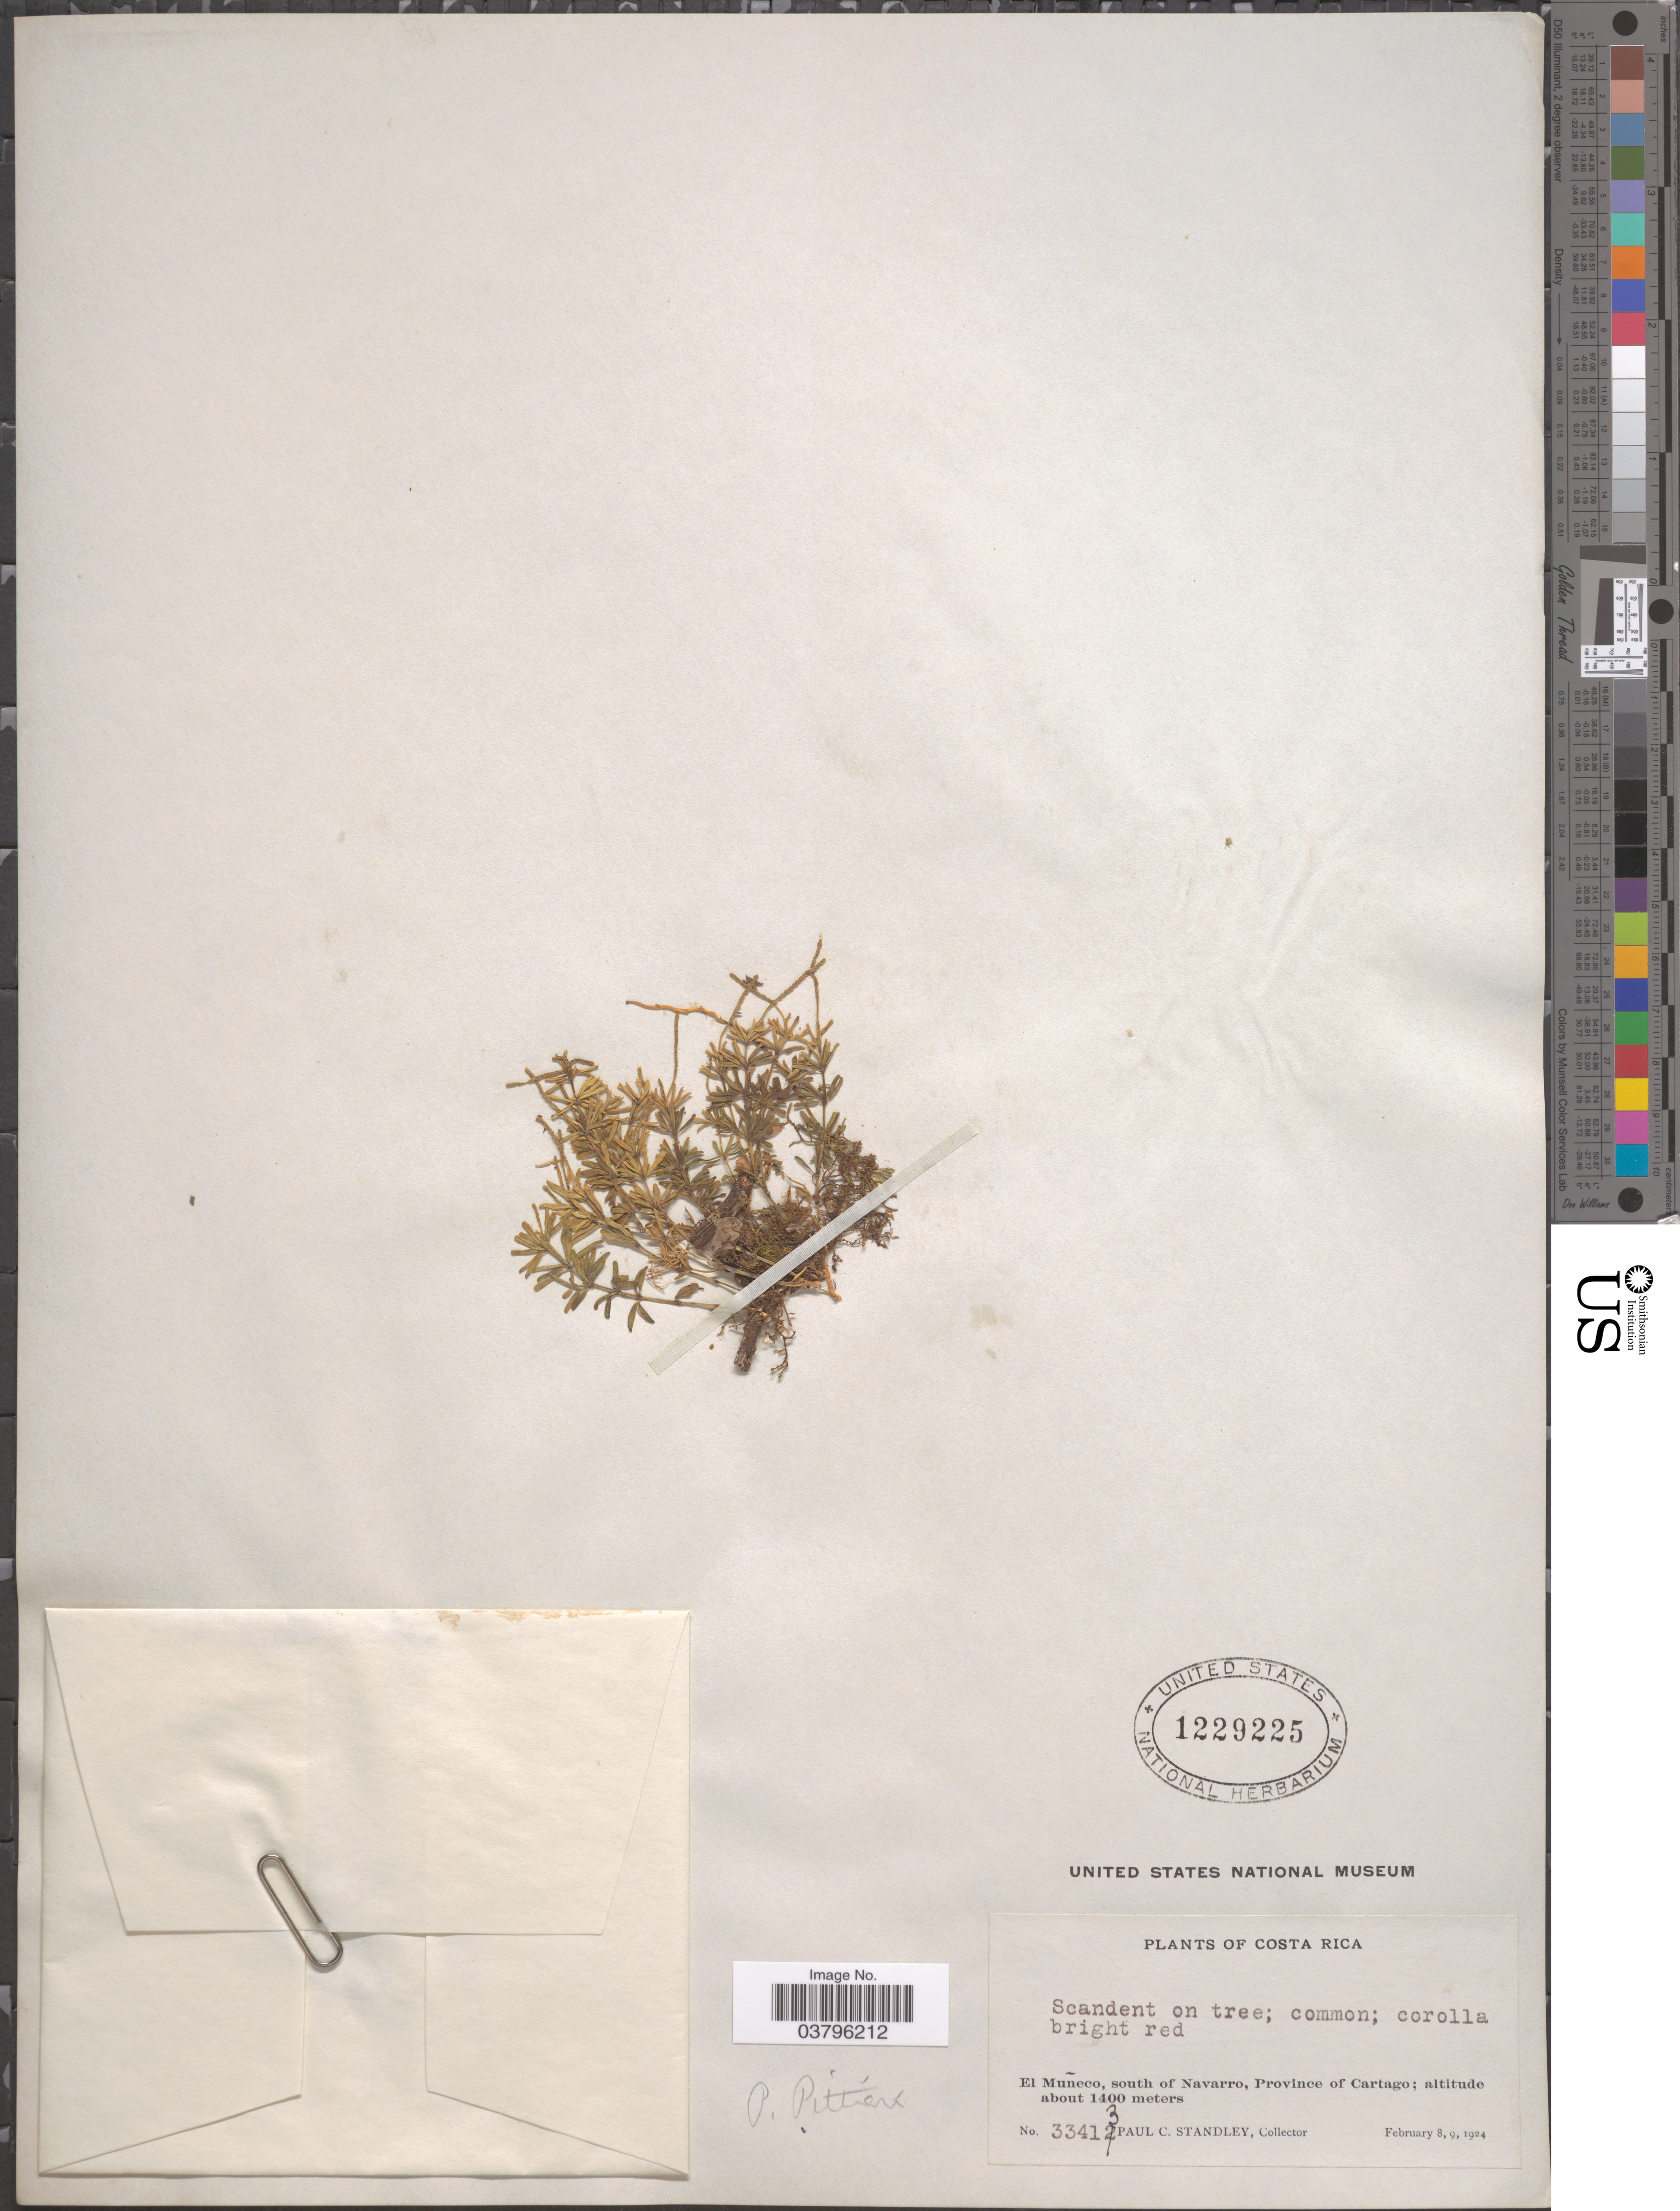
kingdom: Plantae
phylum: Tracheophyta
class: Magnoliopsida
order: Piperales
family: Piperaceae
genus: Peperomia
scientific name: Peperomia pittieri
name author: C. DC.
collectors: P. C. Standley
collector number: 33413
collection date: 1924-02-08/1924-02-09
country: Costa Rica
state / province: Cartago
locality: El Muñeco, south of Navarro.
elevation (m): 1400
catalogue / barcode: US 1229225